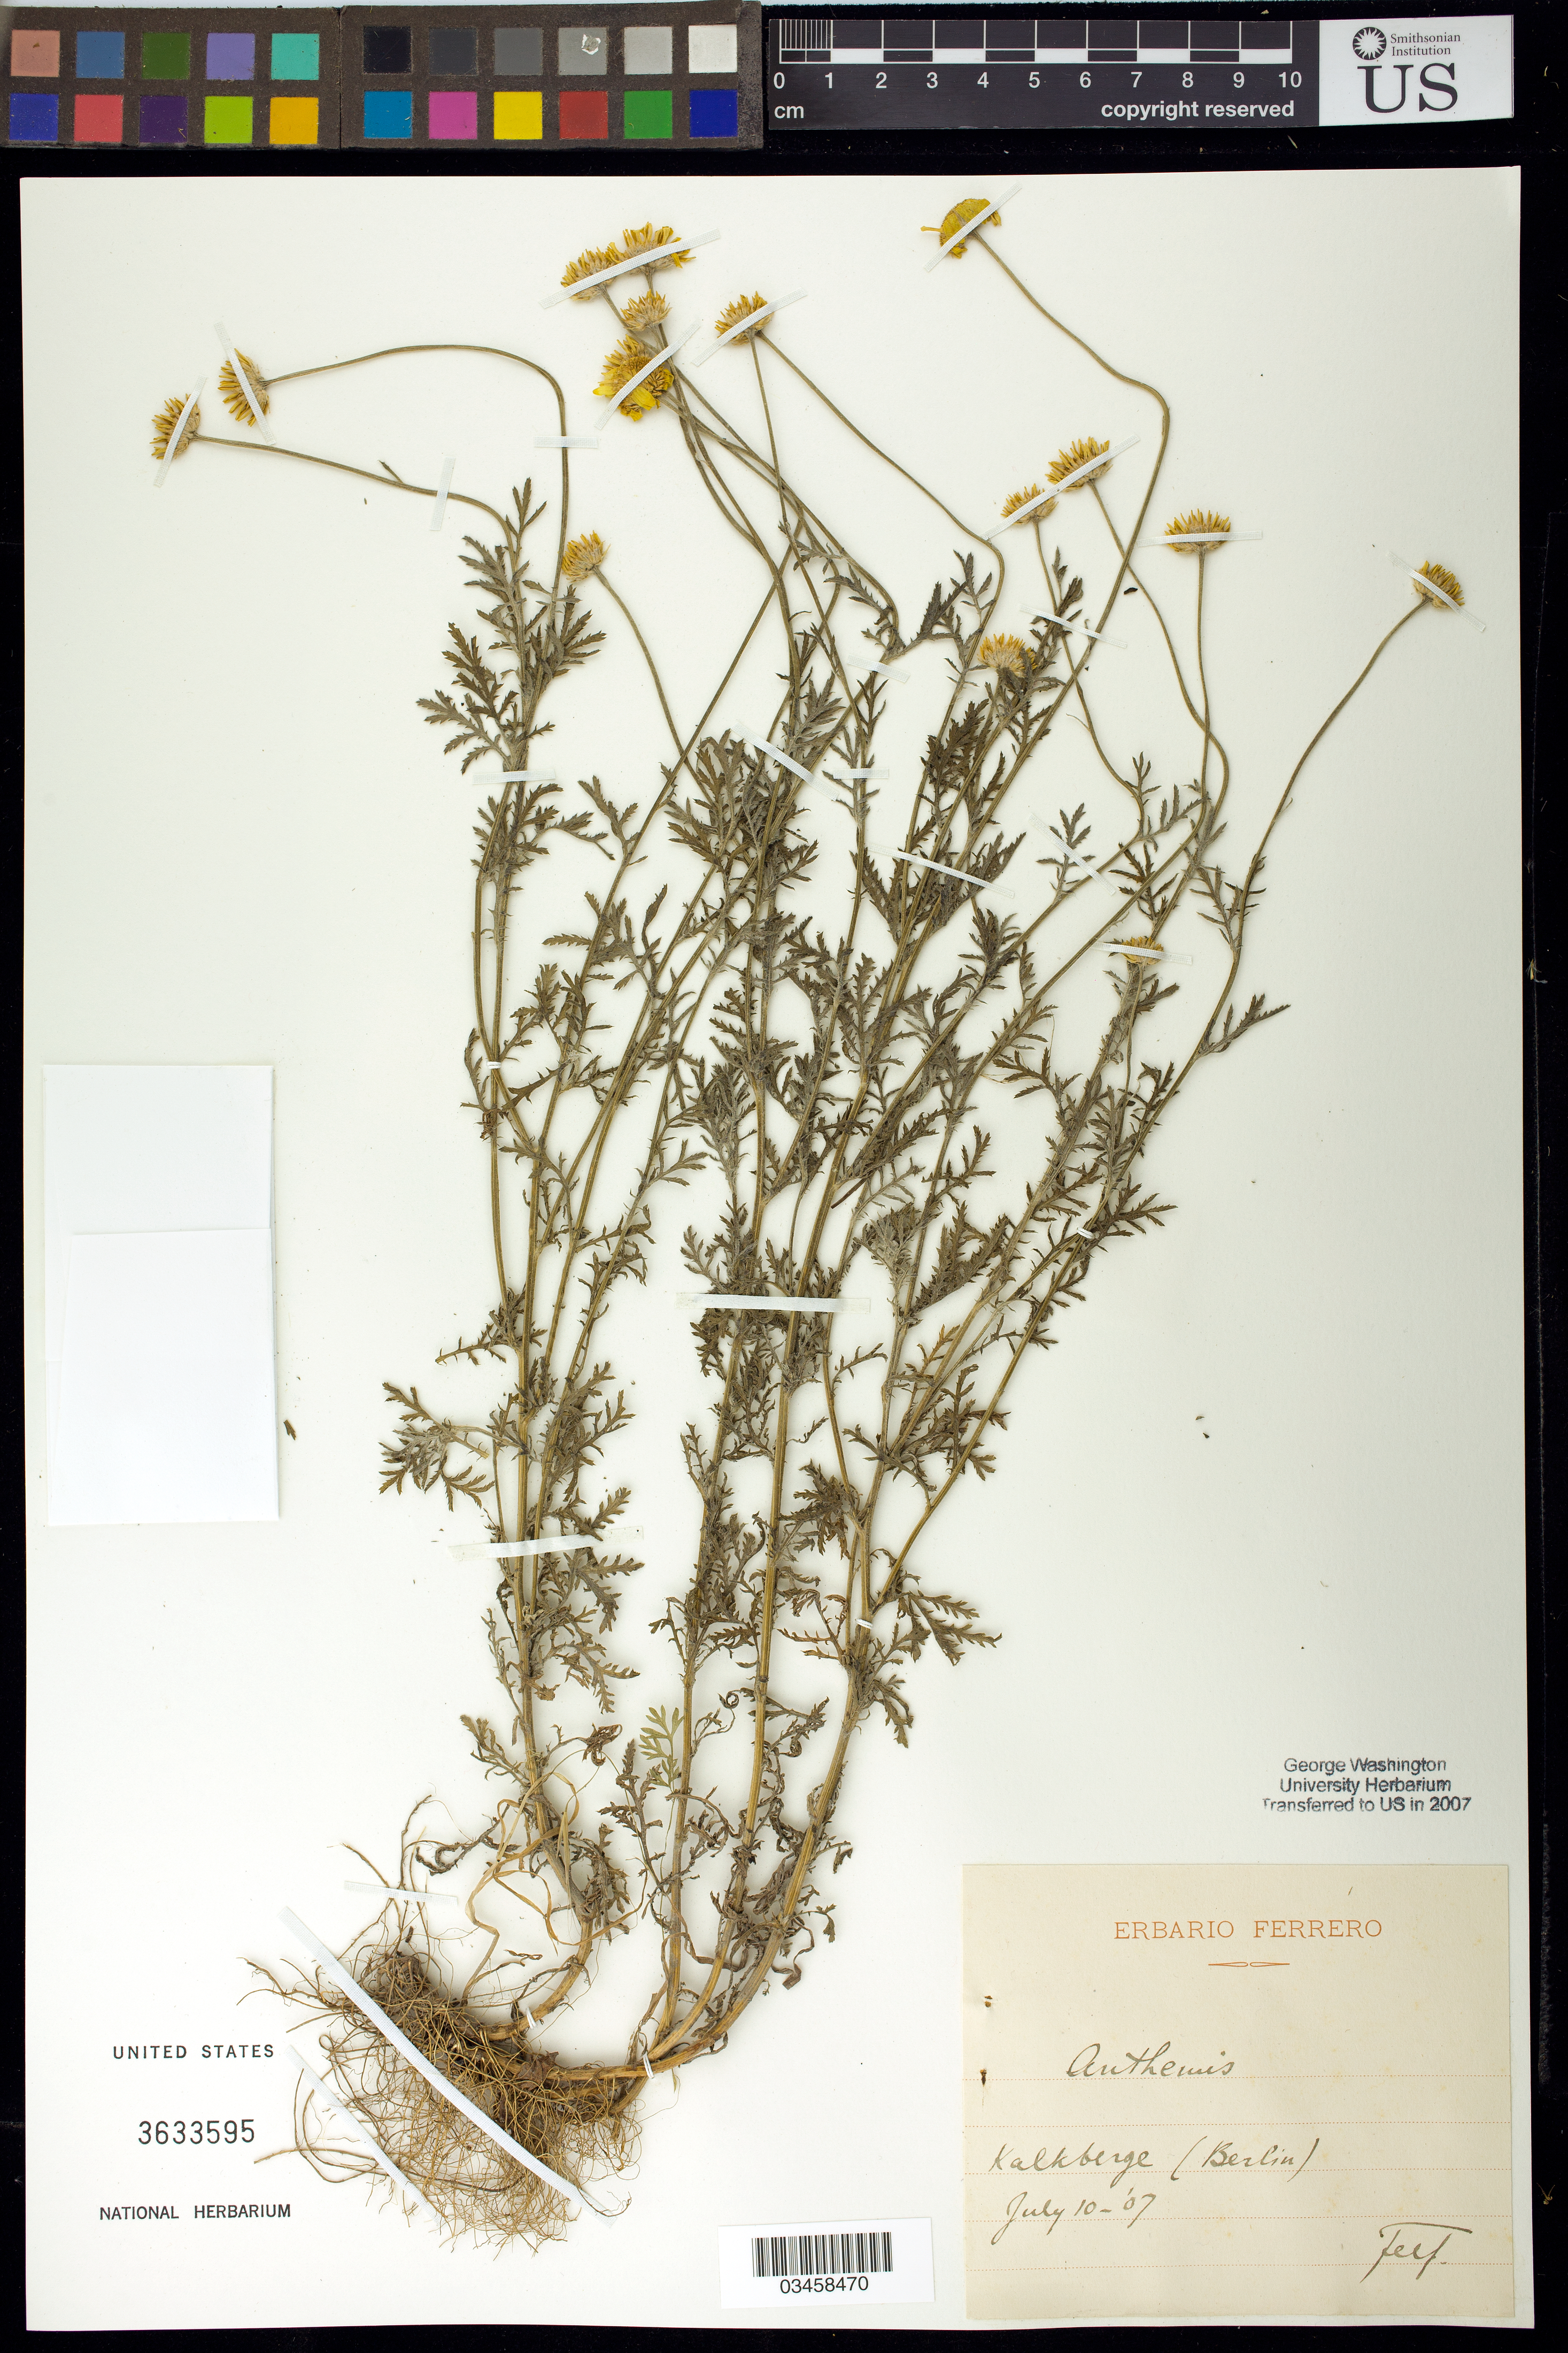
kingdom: Plantae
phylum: Tracheophyta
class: Magnoliopsida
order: Asterales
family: Asteraceae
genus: Anthemis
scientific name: Anthemis sp.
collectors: E. Ferrero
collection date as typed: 10 Jul 1907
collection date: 1907-07-10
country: Germany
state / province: Berlin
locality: Kalkberge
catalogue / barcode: US 3633595